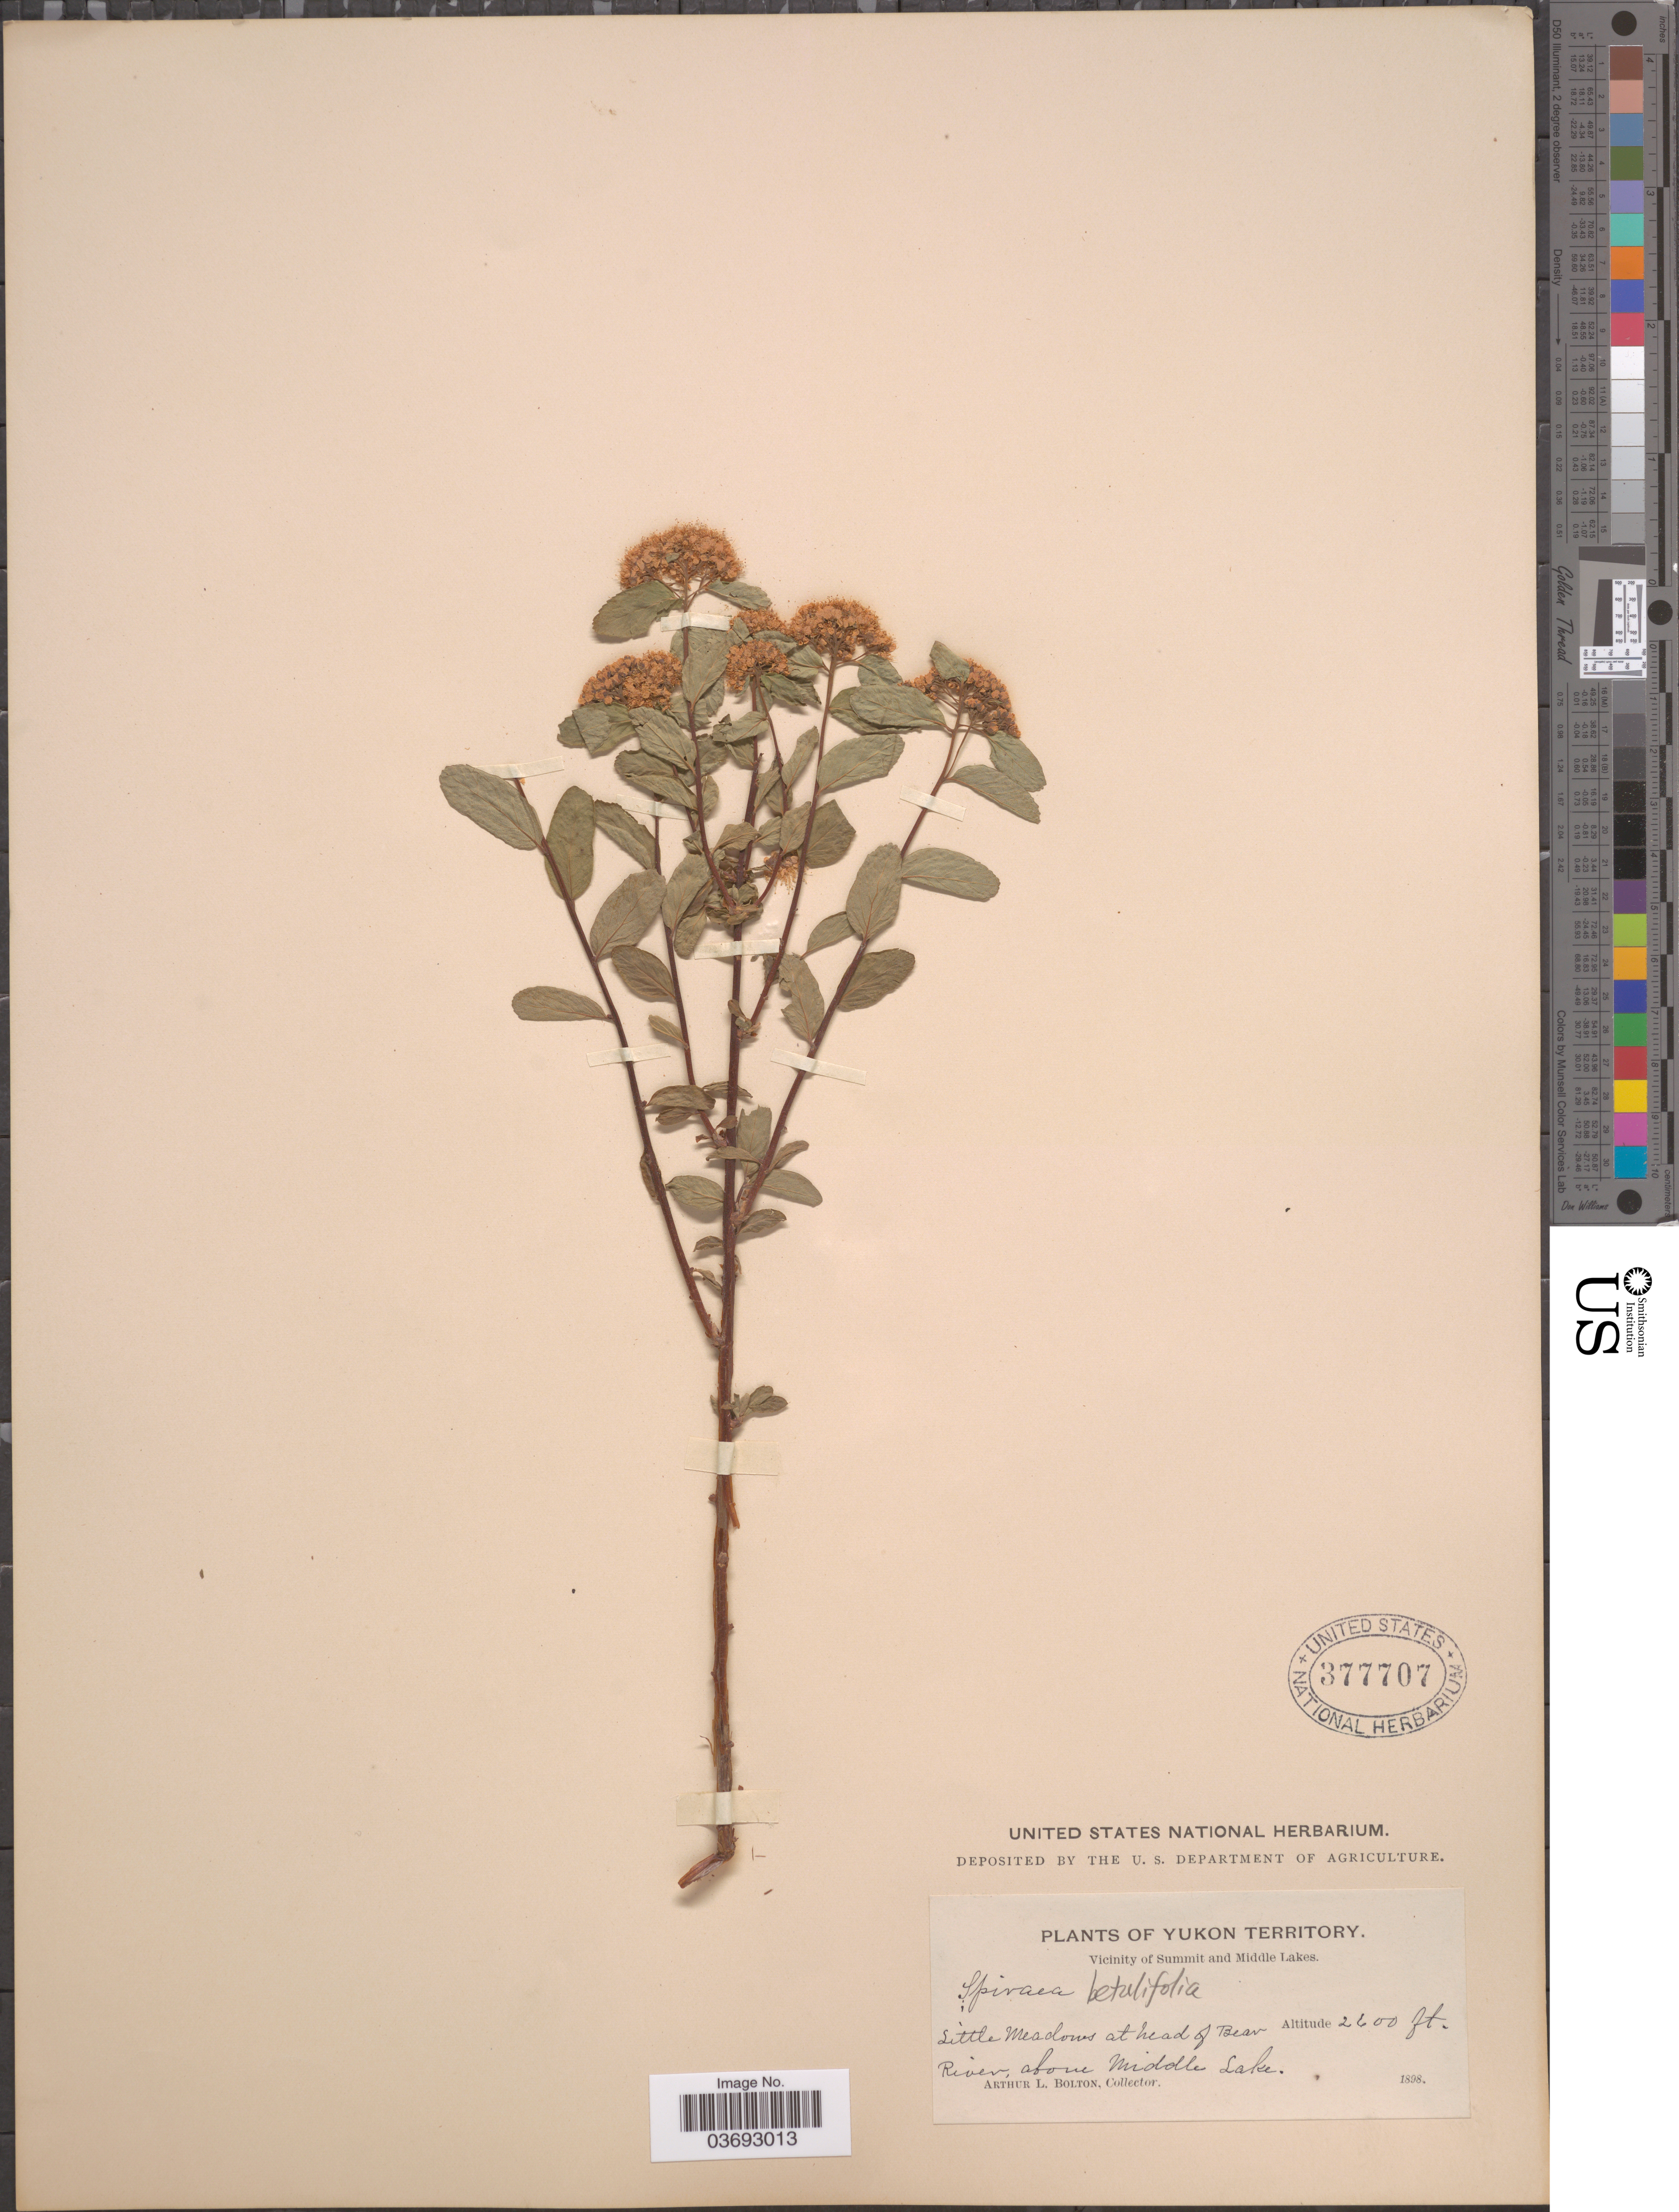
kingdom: Plantae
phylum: Tracheophyta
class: Magnoliopsida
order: Rosales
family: Rosaceae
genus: Spiraea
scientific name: Spiraea stevenii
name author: (C.K. Schneid.) Rydb.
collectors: A. Bolton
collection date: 1898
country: Canada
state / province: Yukon Territory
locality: Vicinity of Summit and Middle Lakes. Little Meadows at head of Bear River, above Middle Lake.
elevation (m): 792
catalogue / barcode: US 377707